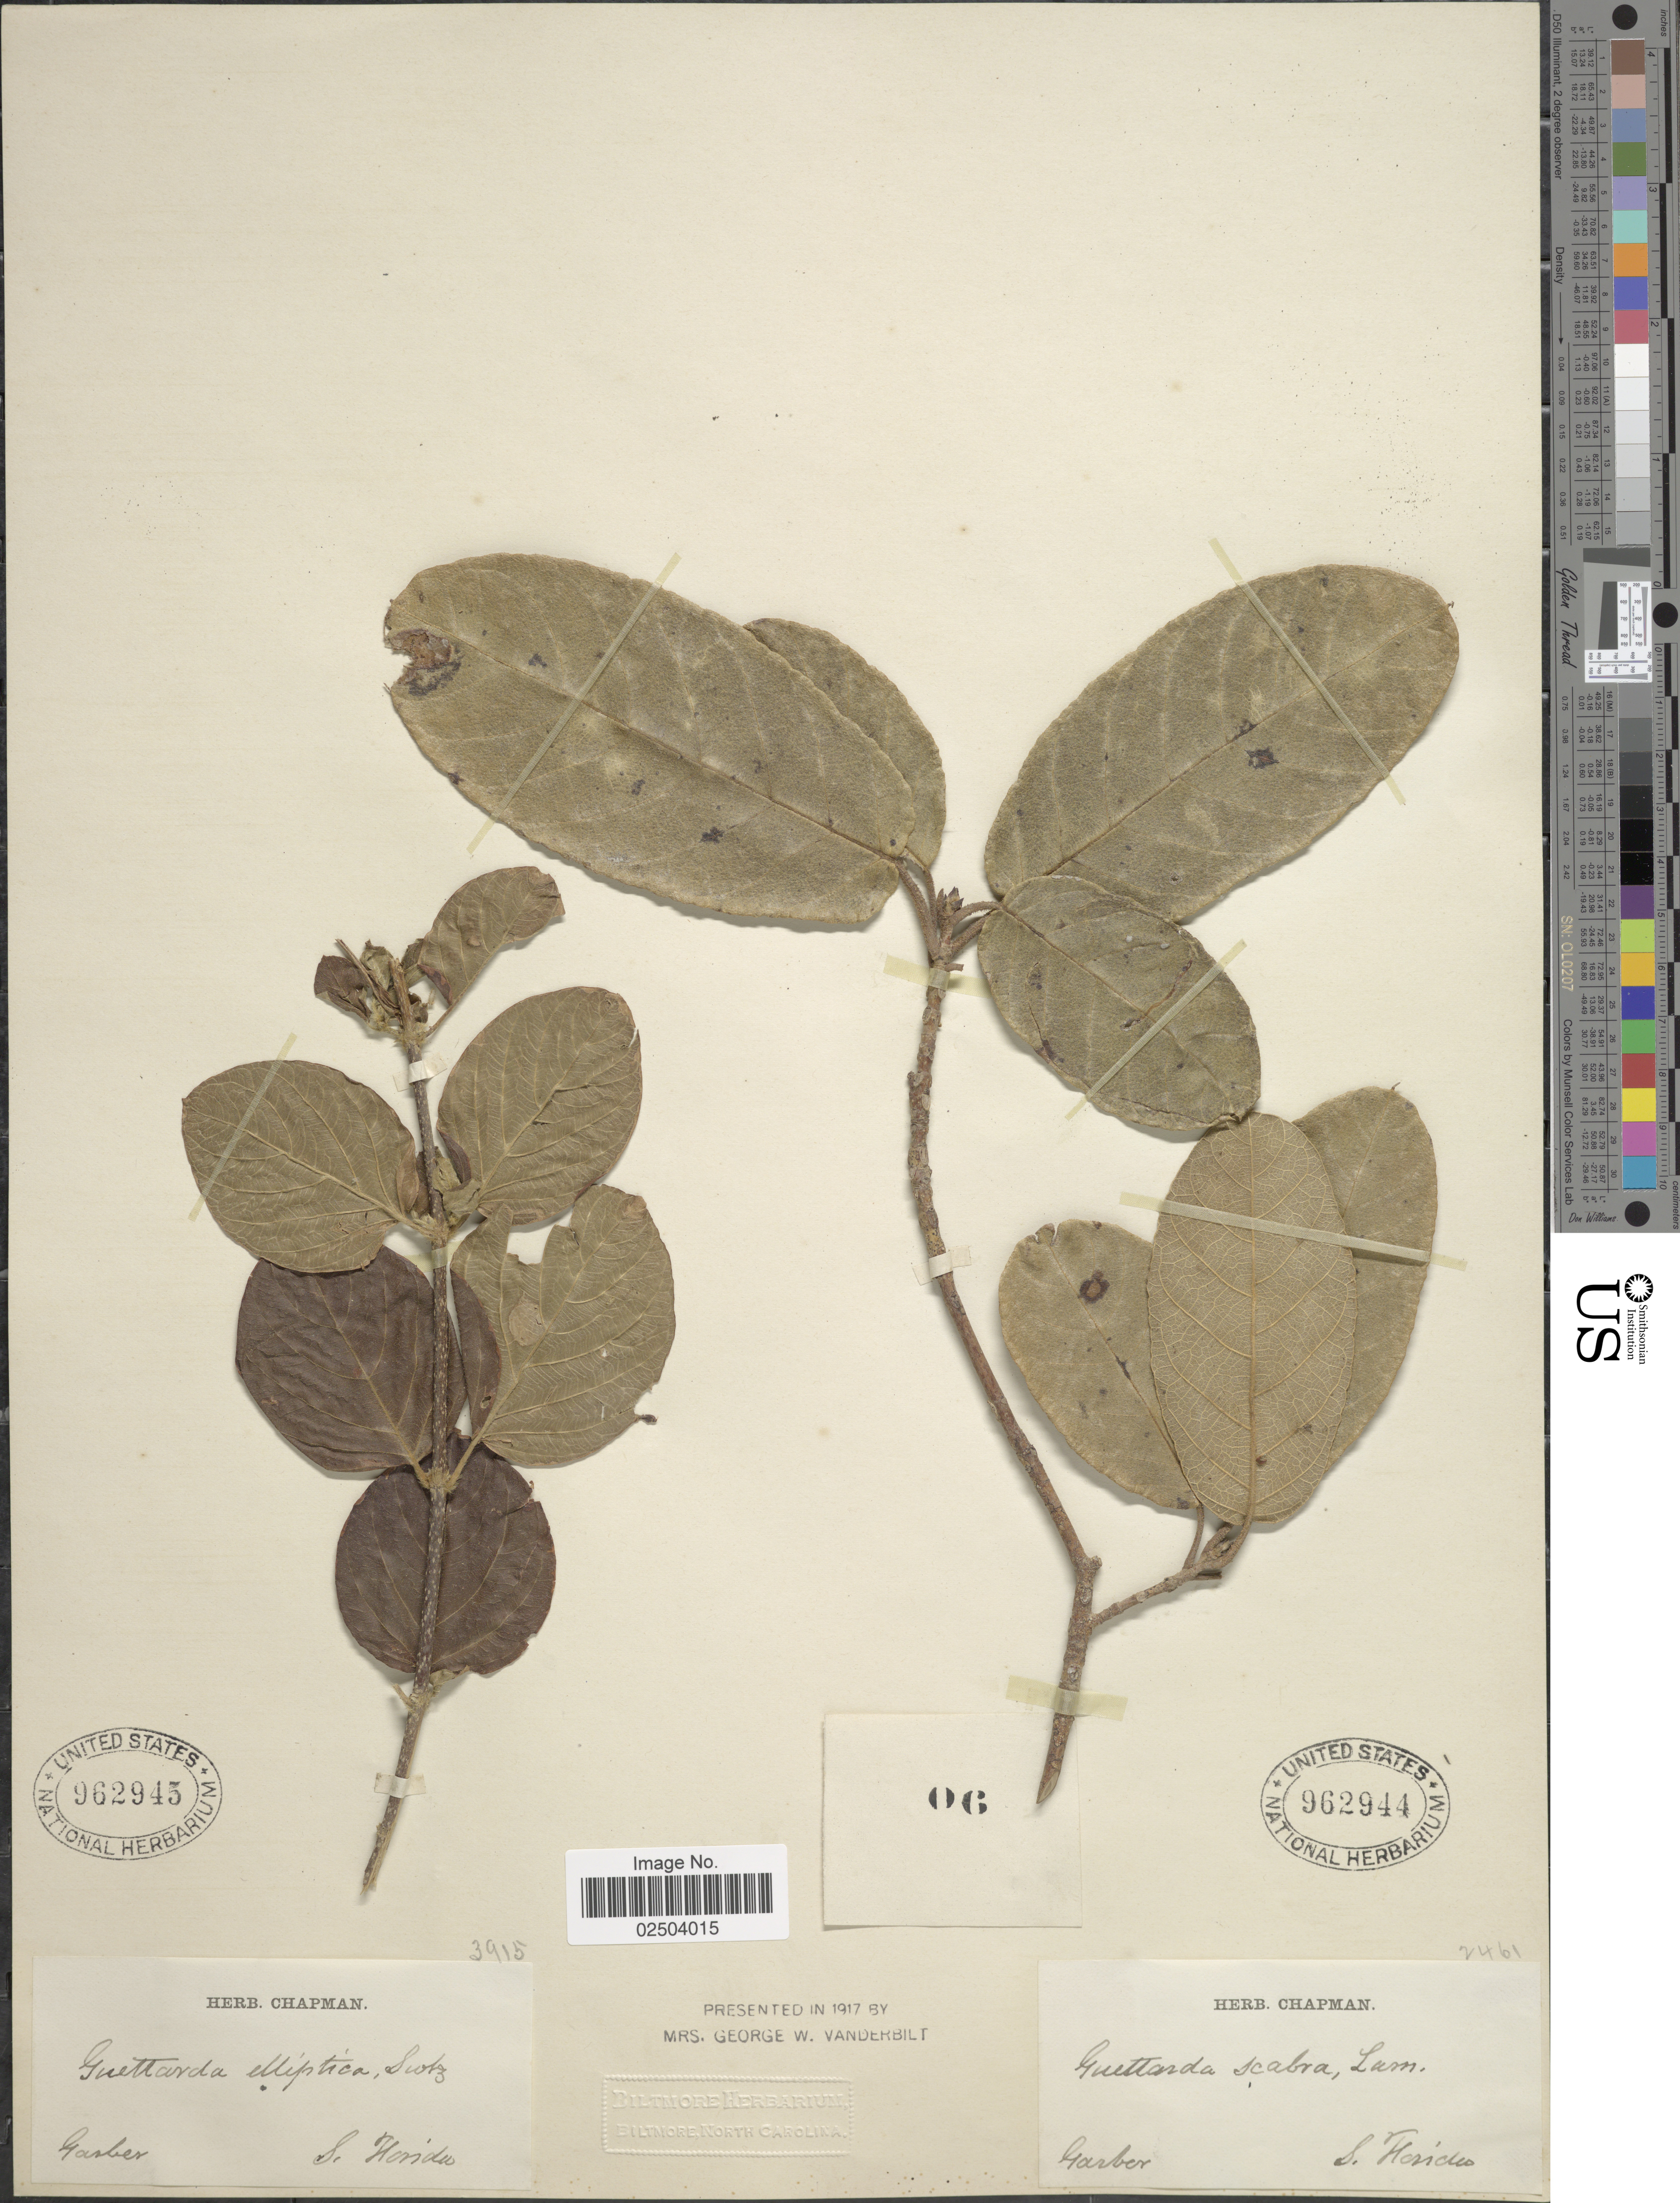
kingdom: Plantae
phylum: Tracheophyta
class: Magnoliopsida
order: Gentianales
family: Rubiaceae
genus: Guettarda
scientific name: Guettarda scabra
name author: (L.) Vent.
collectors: -- Garber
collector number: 3915?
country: United States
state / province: Florida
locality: S. Florida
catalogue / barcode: US 962945